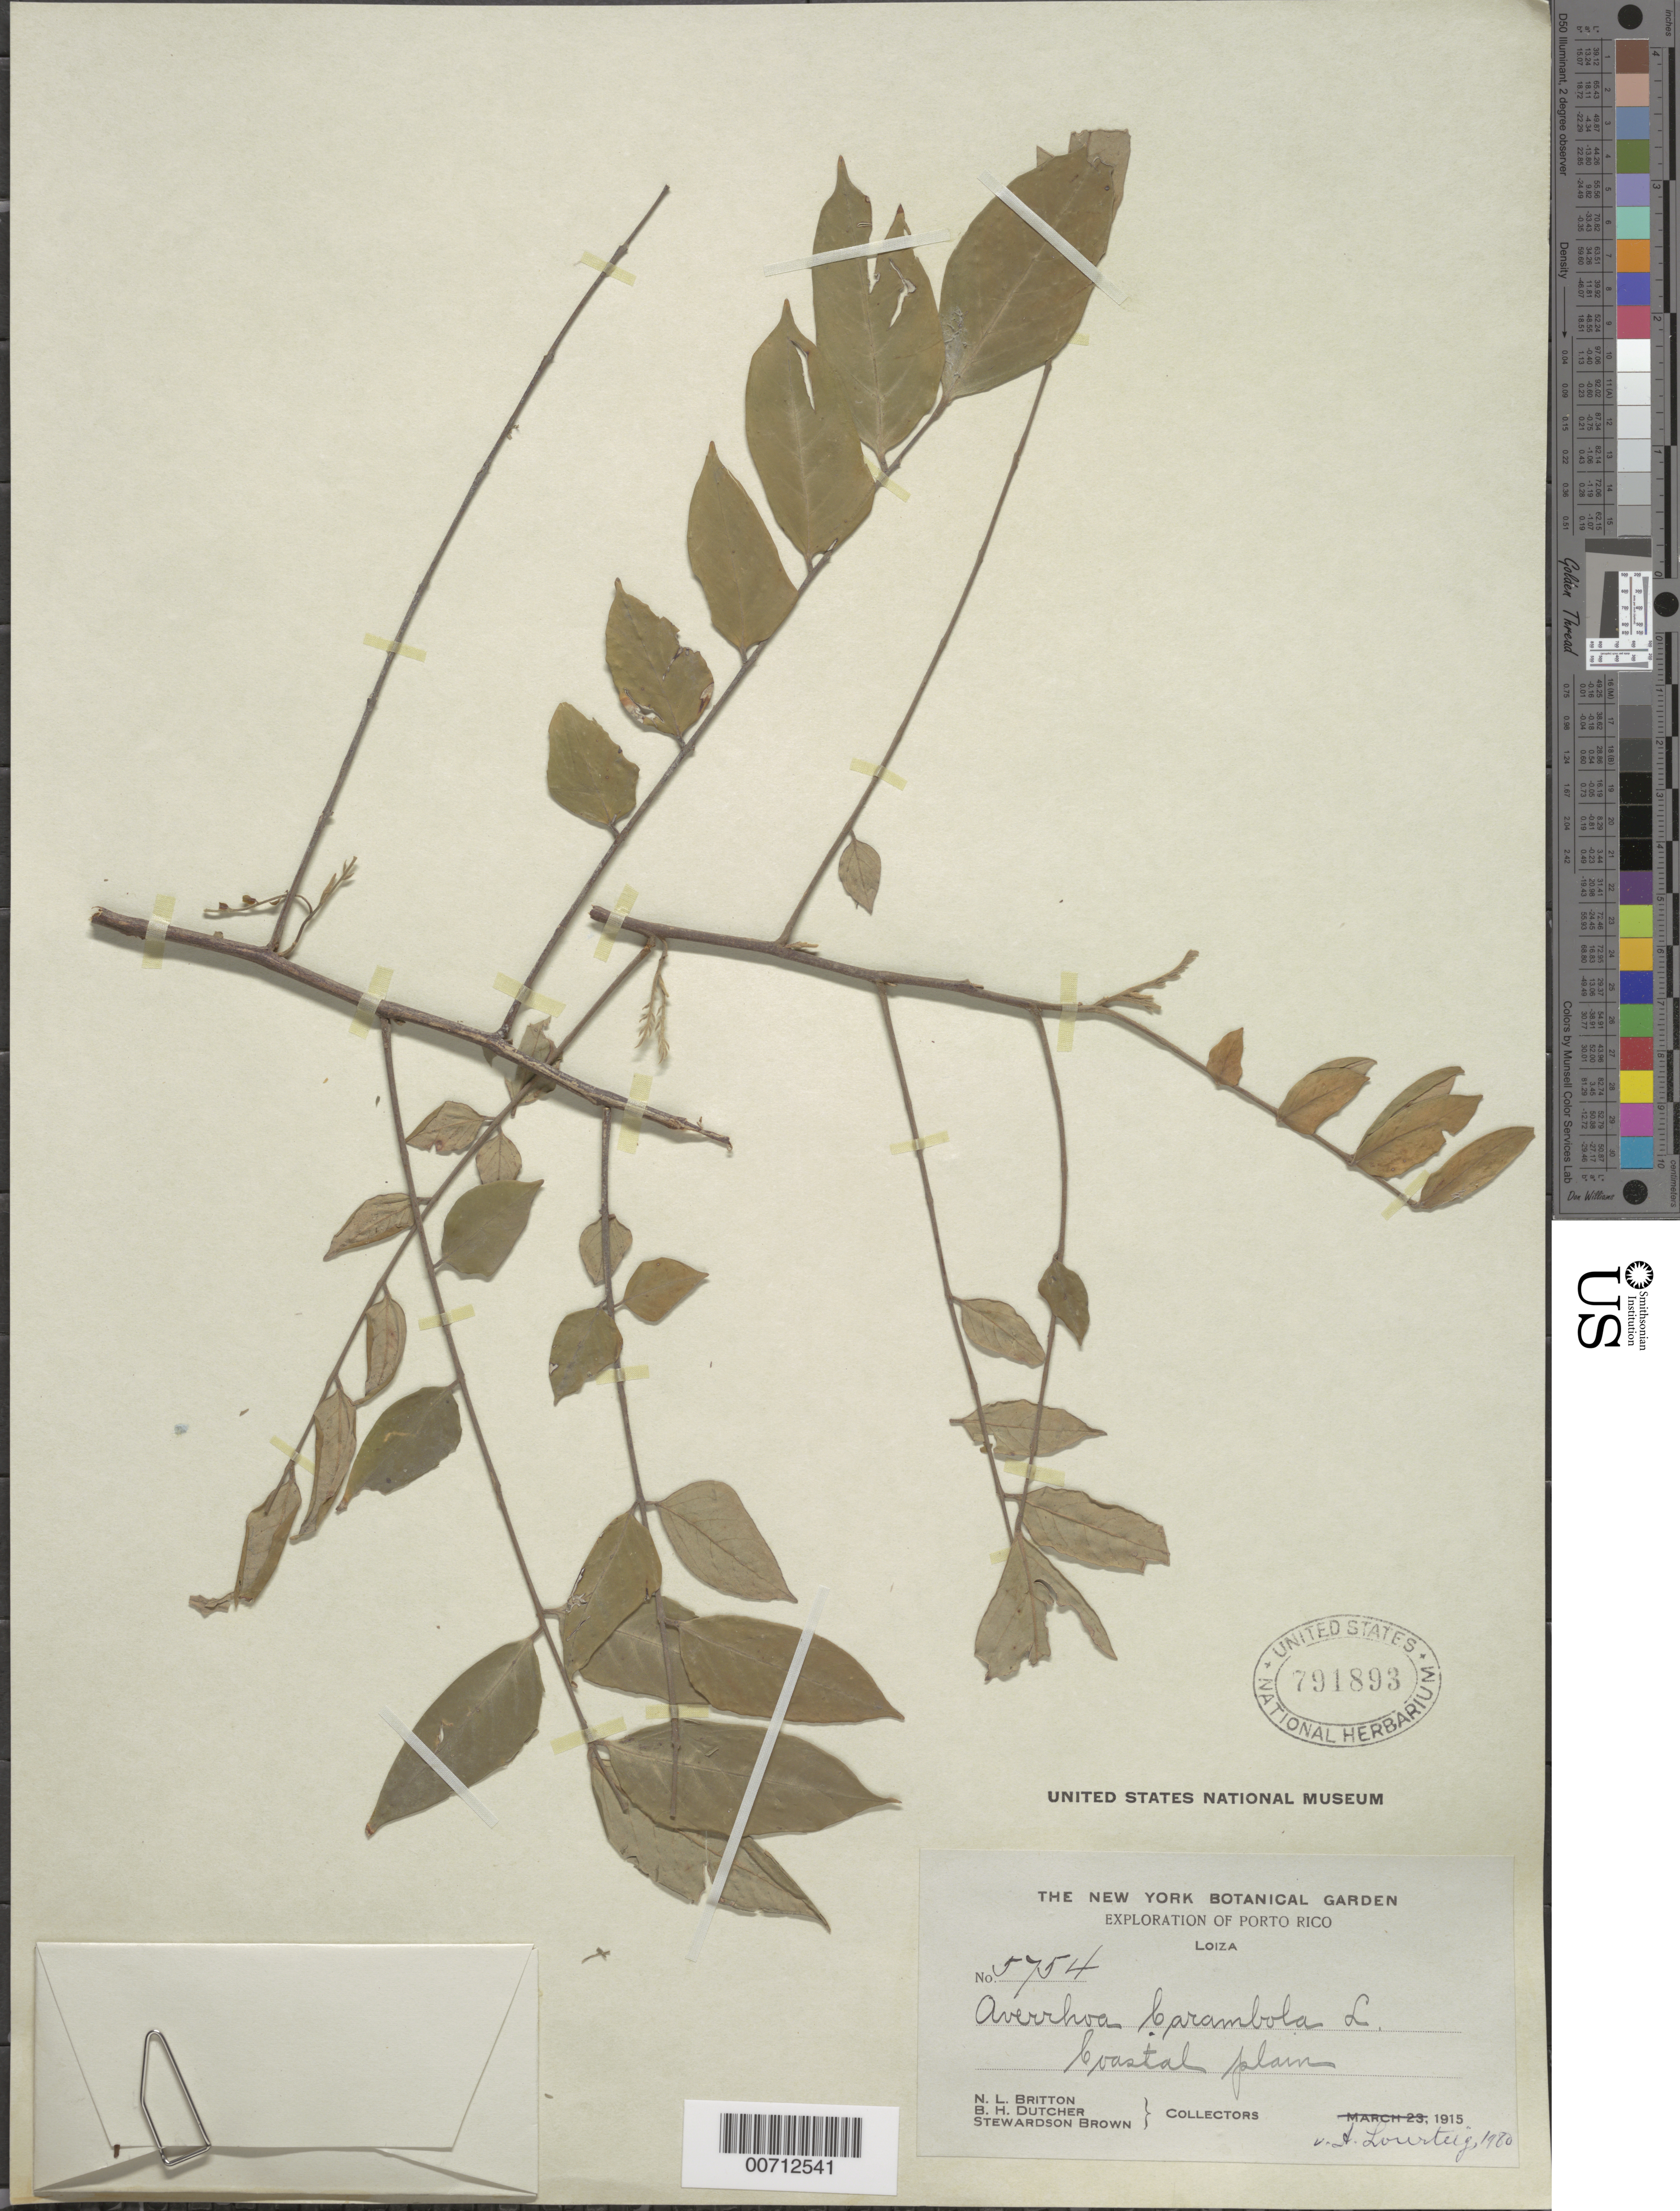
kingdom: Plantae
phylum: Tracheophyta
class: Magnoliopsida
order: Oxalidales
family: Oxalidaceae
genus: Averrhoa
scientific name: Averrhoa carambola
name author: L.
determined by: Lourteig, A.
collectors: B. H. Dutcher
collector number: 5754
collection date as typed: Oct 1915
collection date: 1915-10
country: Puerto Rico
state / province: Loiza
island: Greater Antilles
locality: Coastal plain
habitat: Coastal plain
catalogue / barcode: US 791893